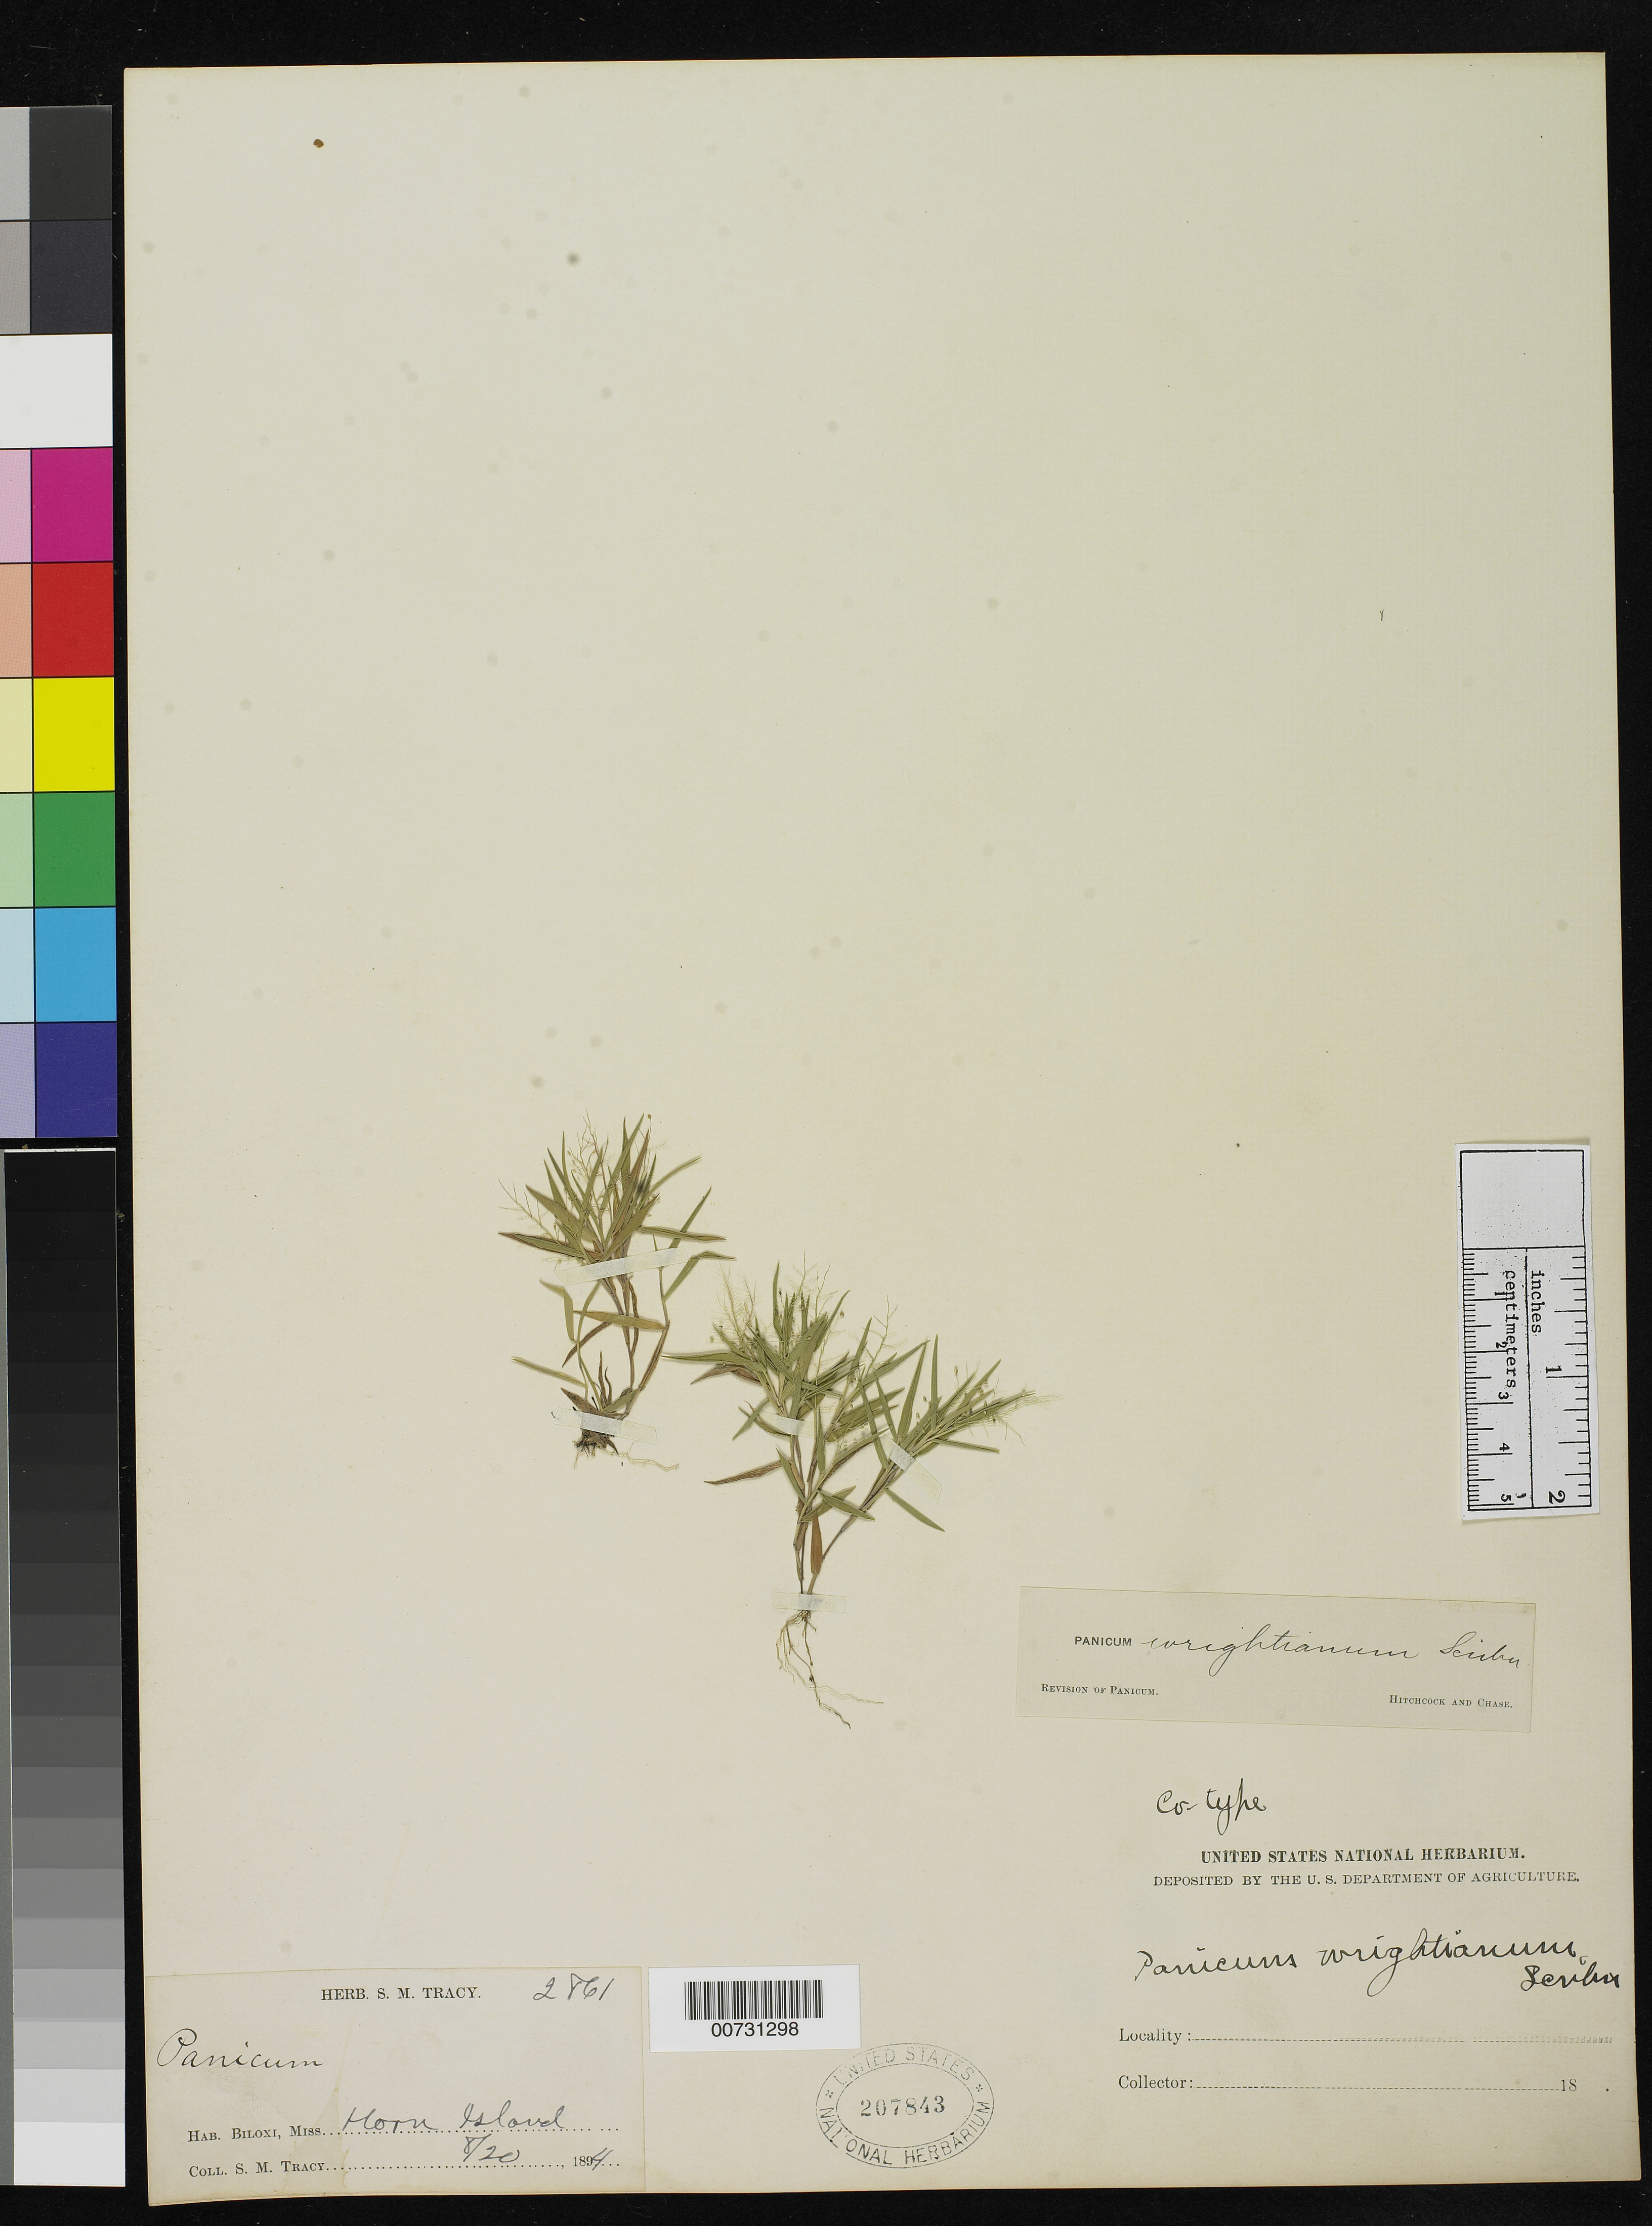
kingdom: Plantae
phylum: Tracheophyta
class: Liliopsida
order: Poales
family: Poaceae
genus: Panicum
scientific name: Panicum wrightianum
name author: Scribn.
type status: Syntype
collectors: S. M. Tracy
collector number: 2861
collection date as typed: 20 Aug 1894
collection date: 1894-08-20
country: United States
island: Horn Island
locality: Horn Island.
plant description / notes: Cited 2003 by Zuloaga et al. as Dichanthelium acuminatum var. longiligulatum in Cat. New World Grasses 3 (Contr. U.S. Natl. Herb. 46): 434.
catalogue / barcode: US 207843